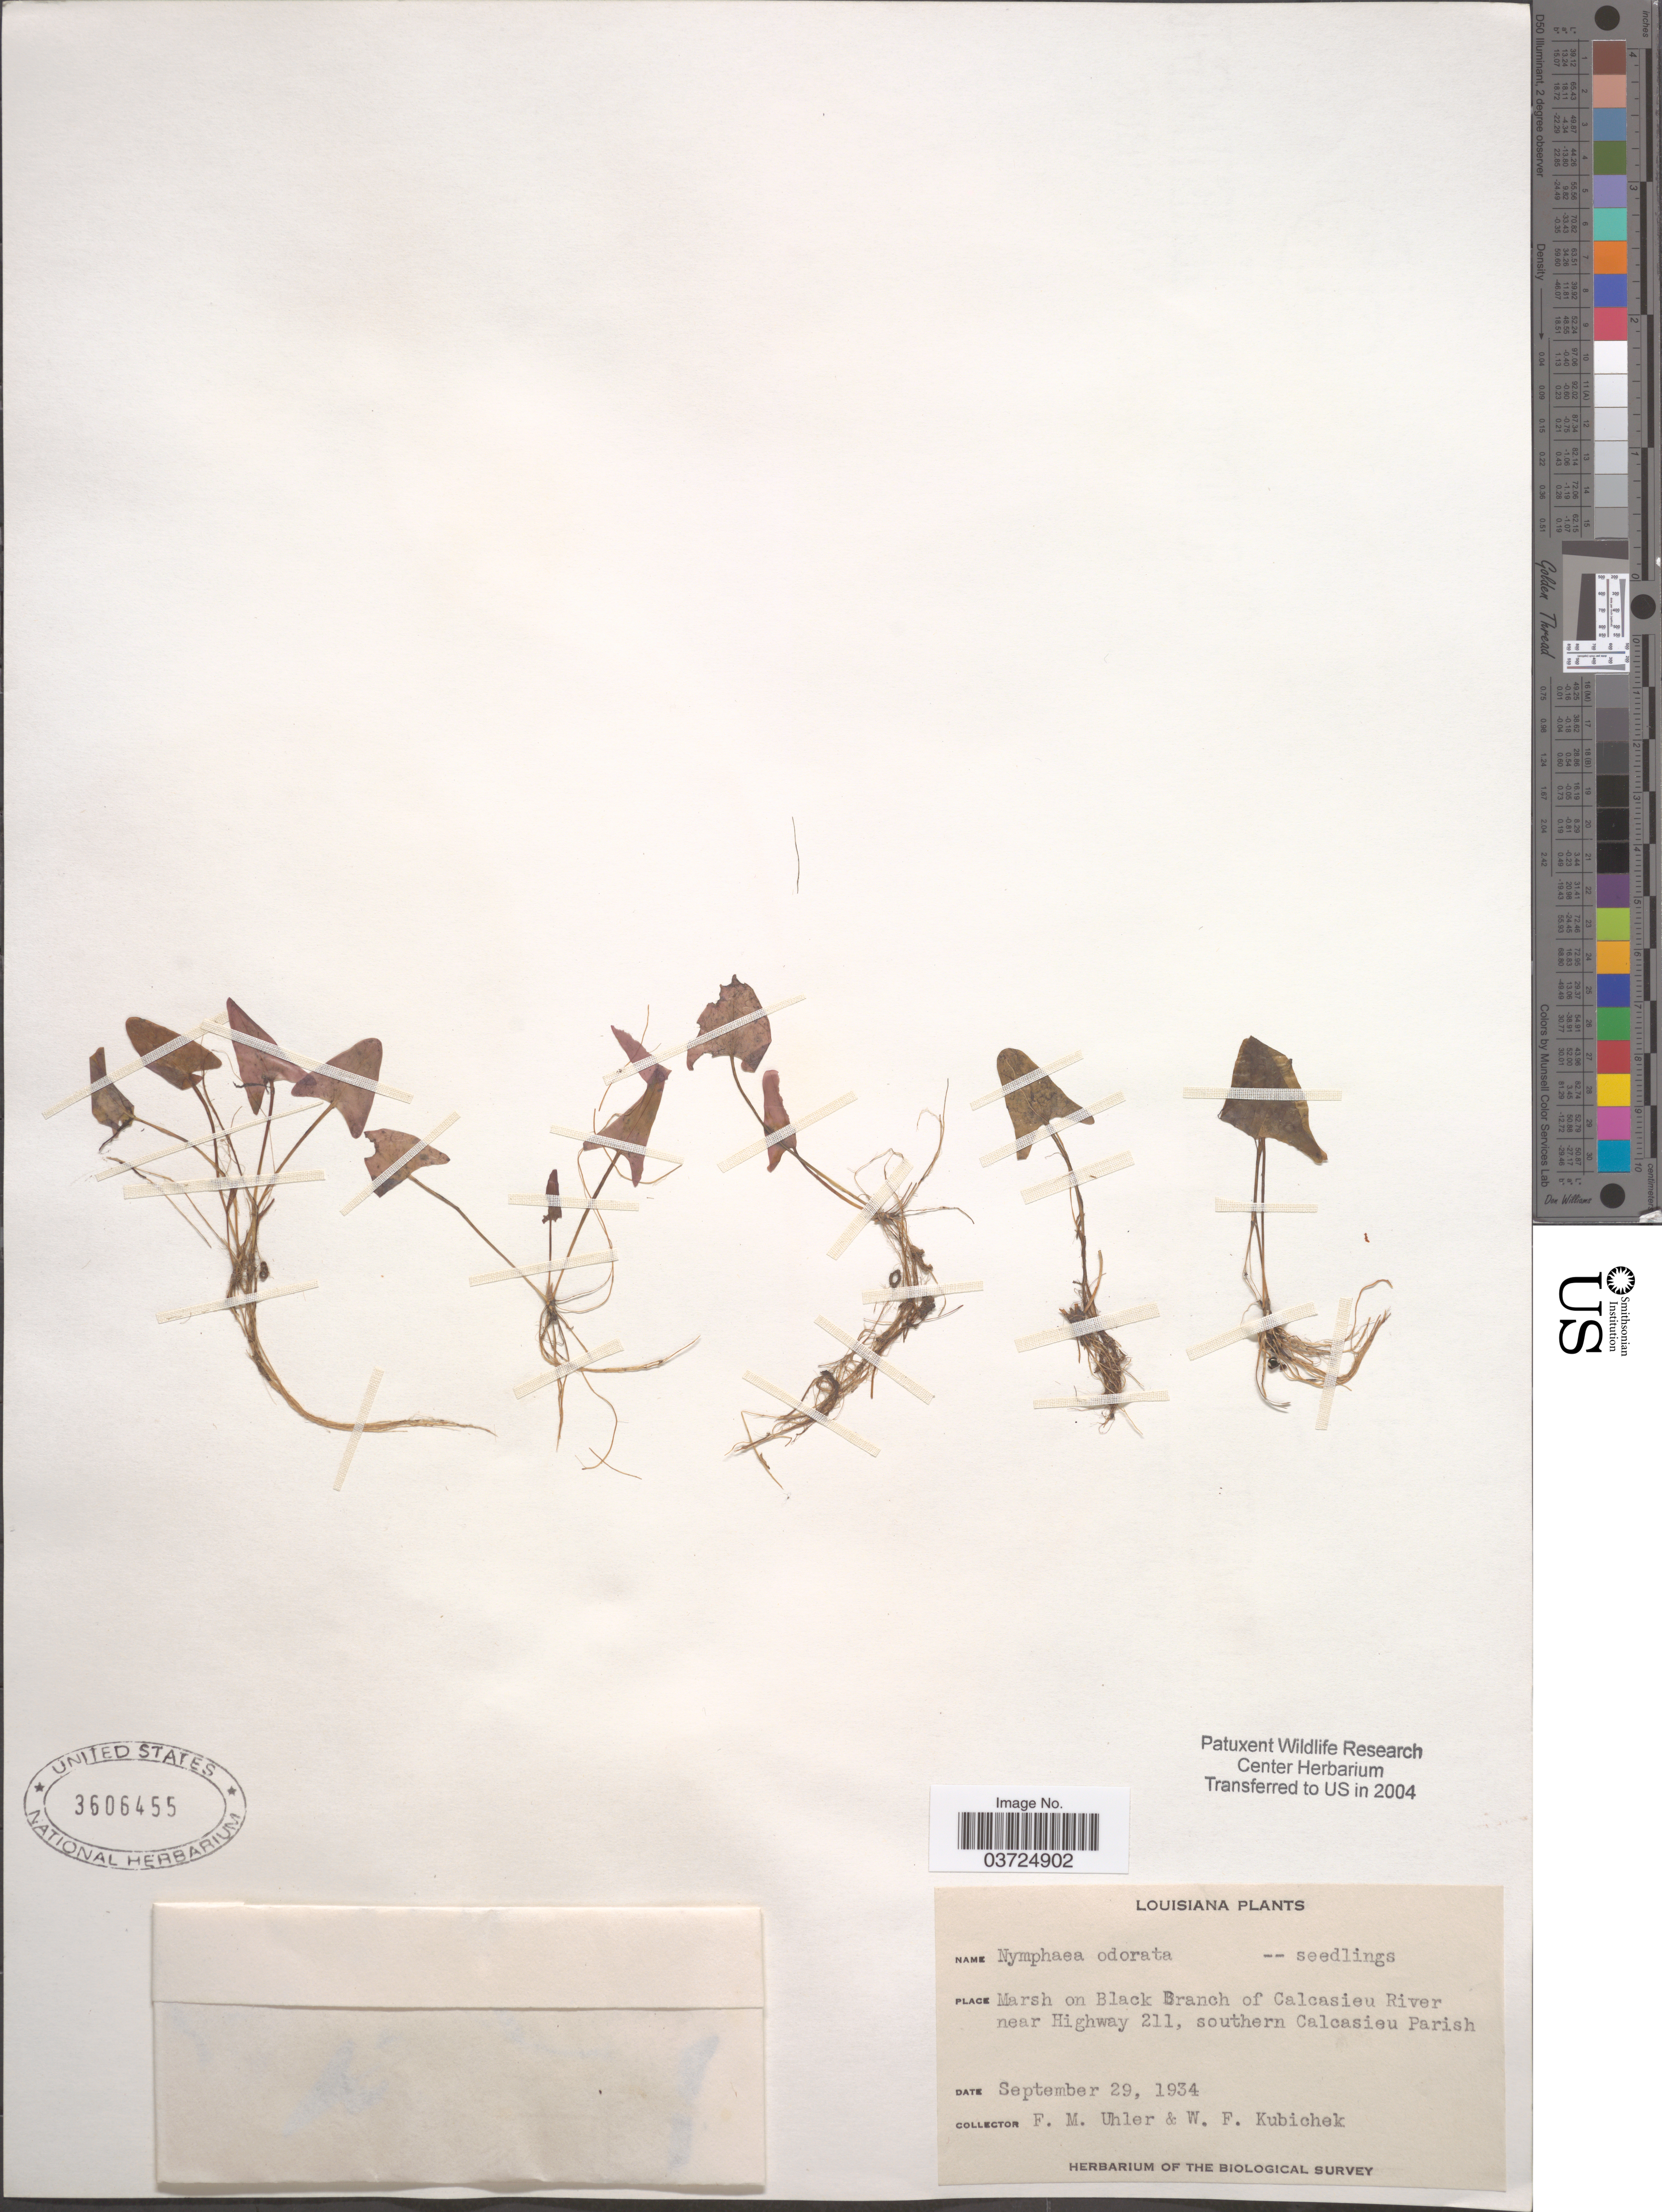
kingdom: Plantae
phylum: Tracheophyta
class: Magnoliopsida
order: Nymphaeales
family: Nymphaeaceae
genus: Nymphaea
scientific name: Nymphaea odorata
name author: Aiton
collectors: F. M. Uhler & W. Kubichek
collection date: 1934-09-29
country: United States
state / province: Louisiana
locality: Marsh on Black Branch of Calcasieu River near Highway 211, southern Calcasieu Parish.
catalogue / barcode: US 3606455